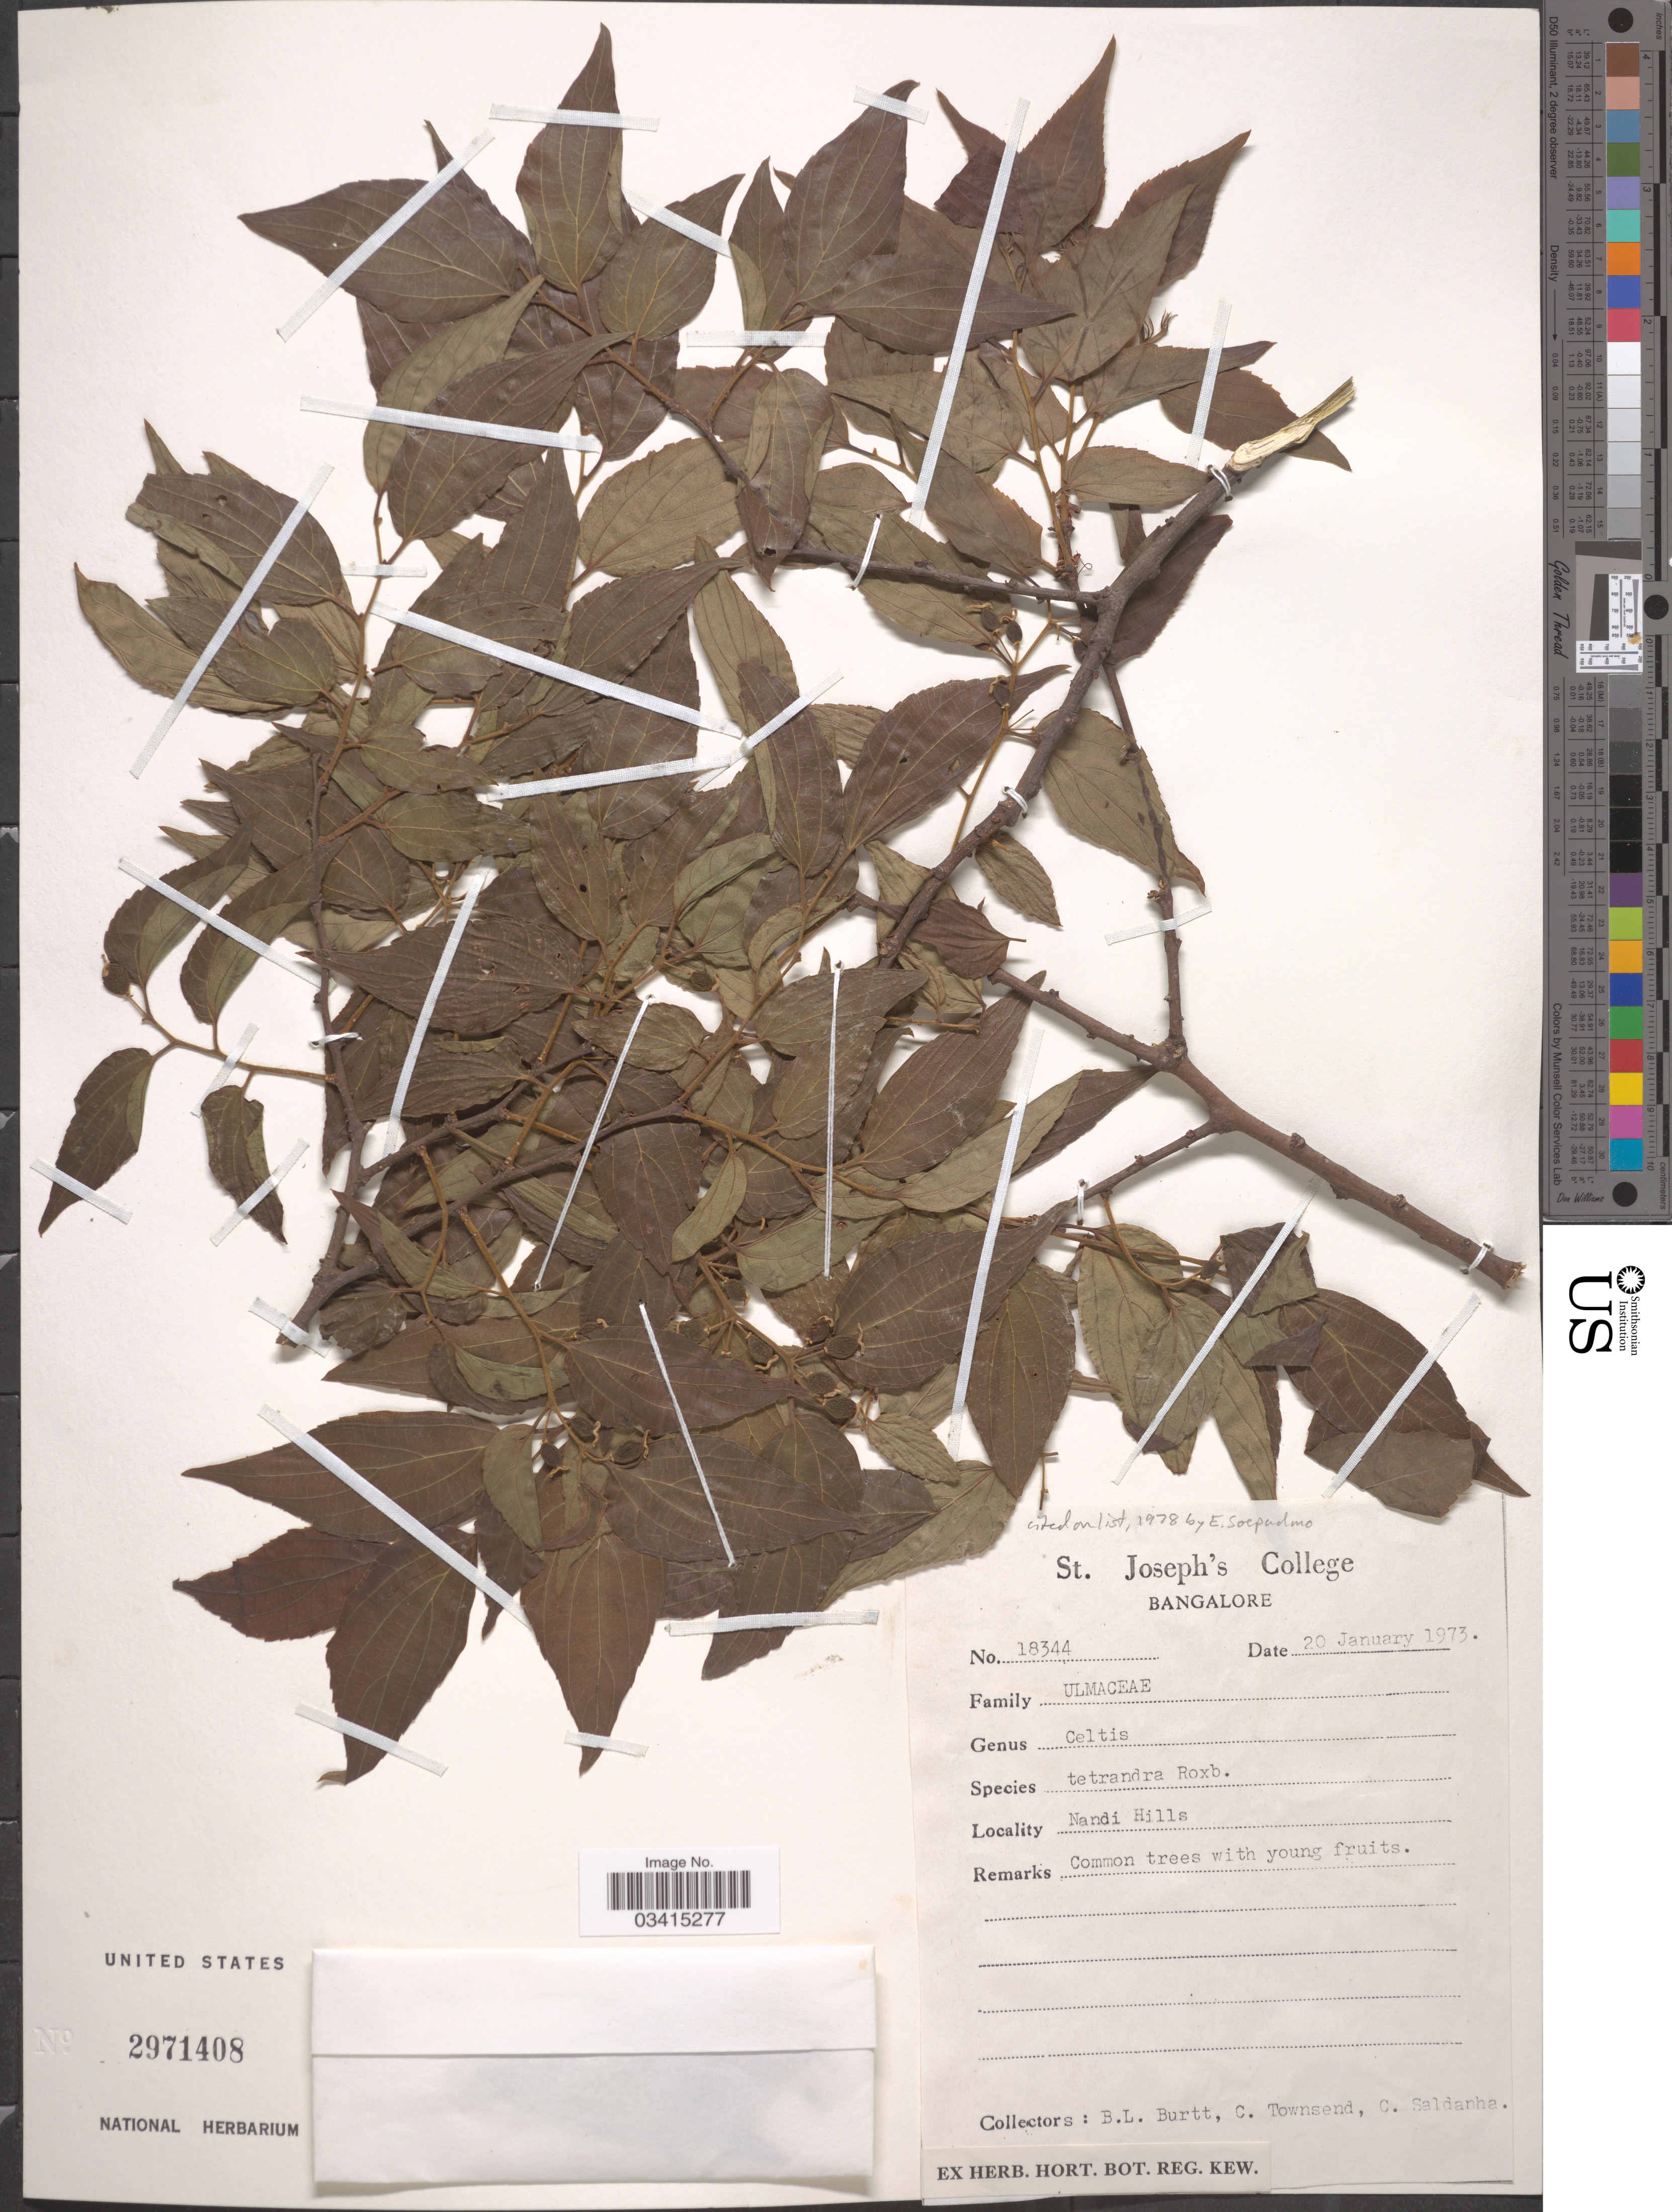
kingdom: Plantae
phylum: Tracheophyta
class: Magnoliopsida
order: Rosales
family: Cannabaceae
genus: Celtis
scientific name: Celtis tetrandra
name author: Roxb.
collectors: B. L. Burtt, C. Townsend & C. Saldanha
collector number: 18344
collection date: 1973-01-20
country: India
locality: Nandi Hills.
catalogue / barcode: US 2971408